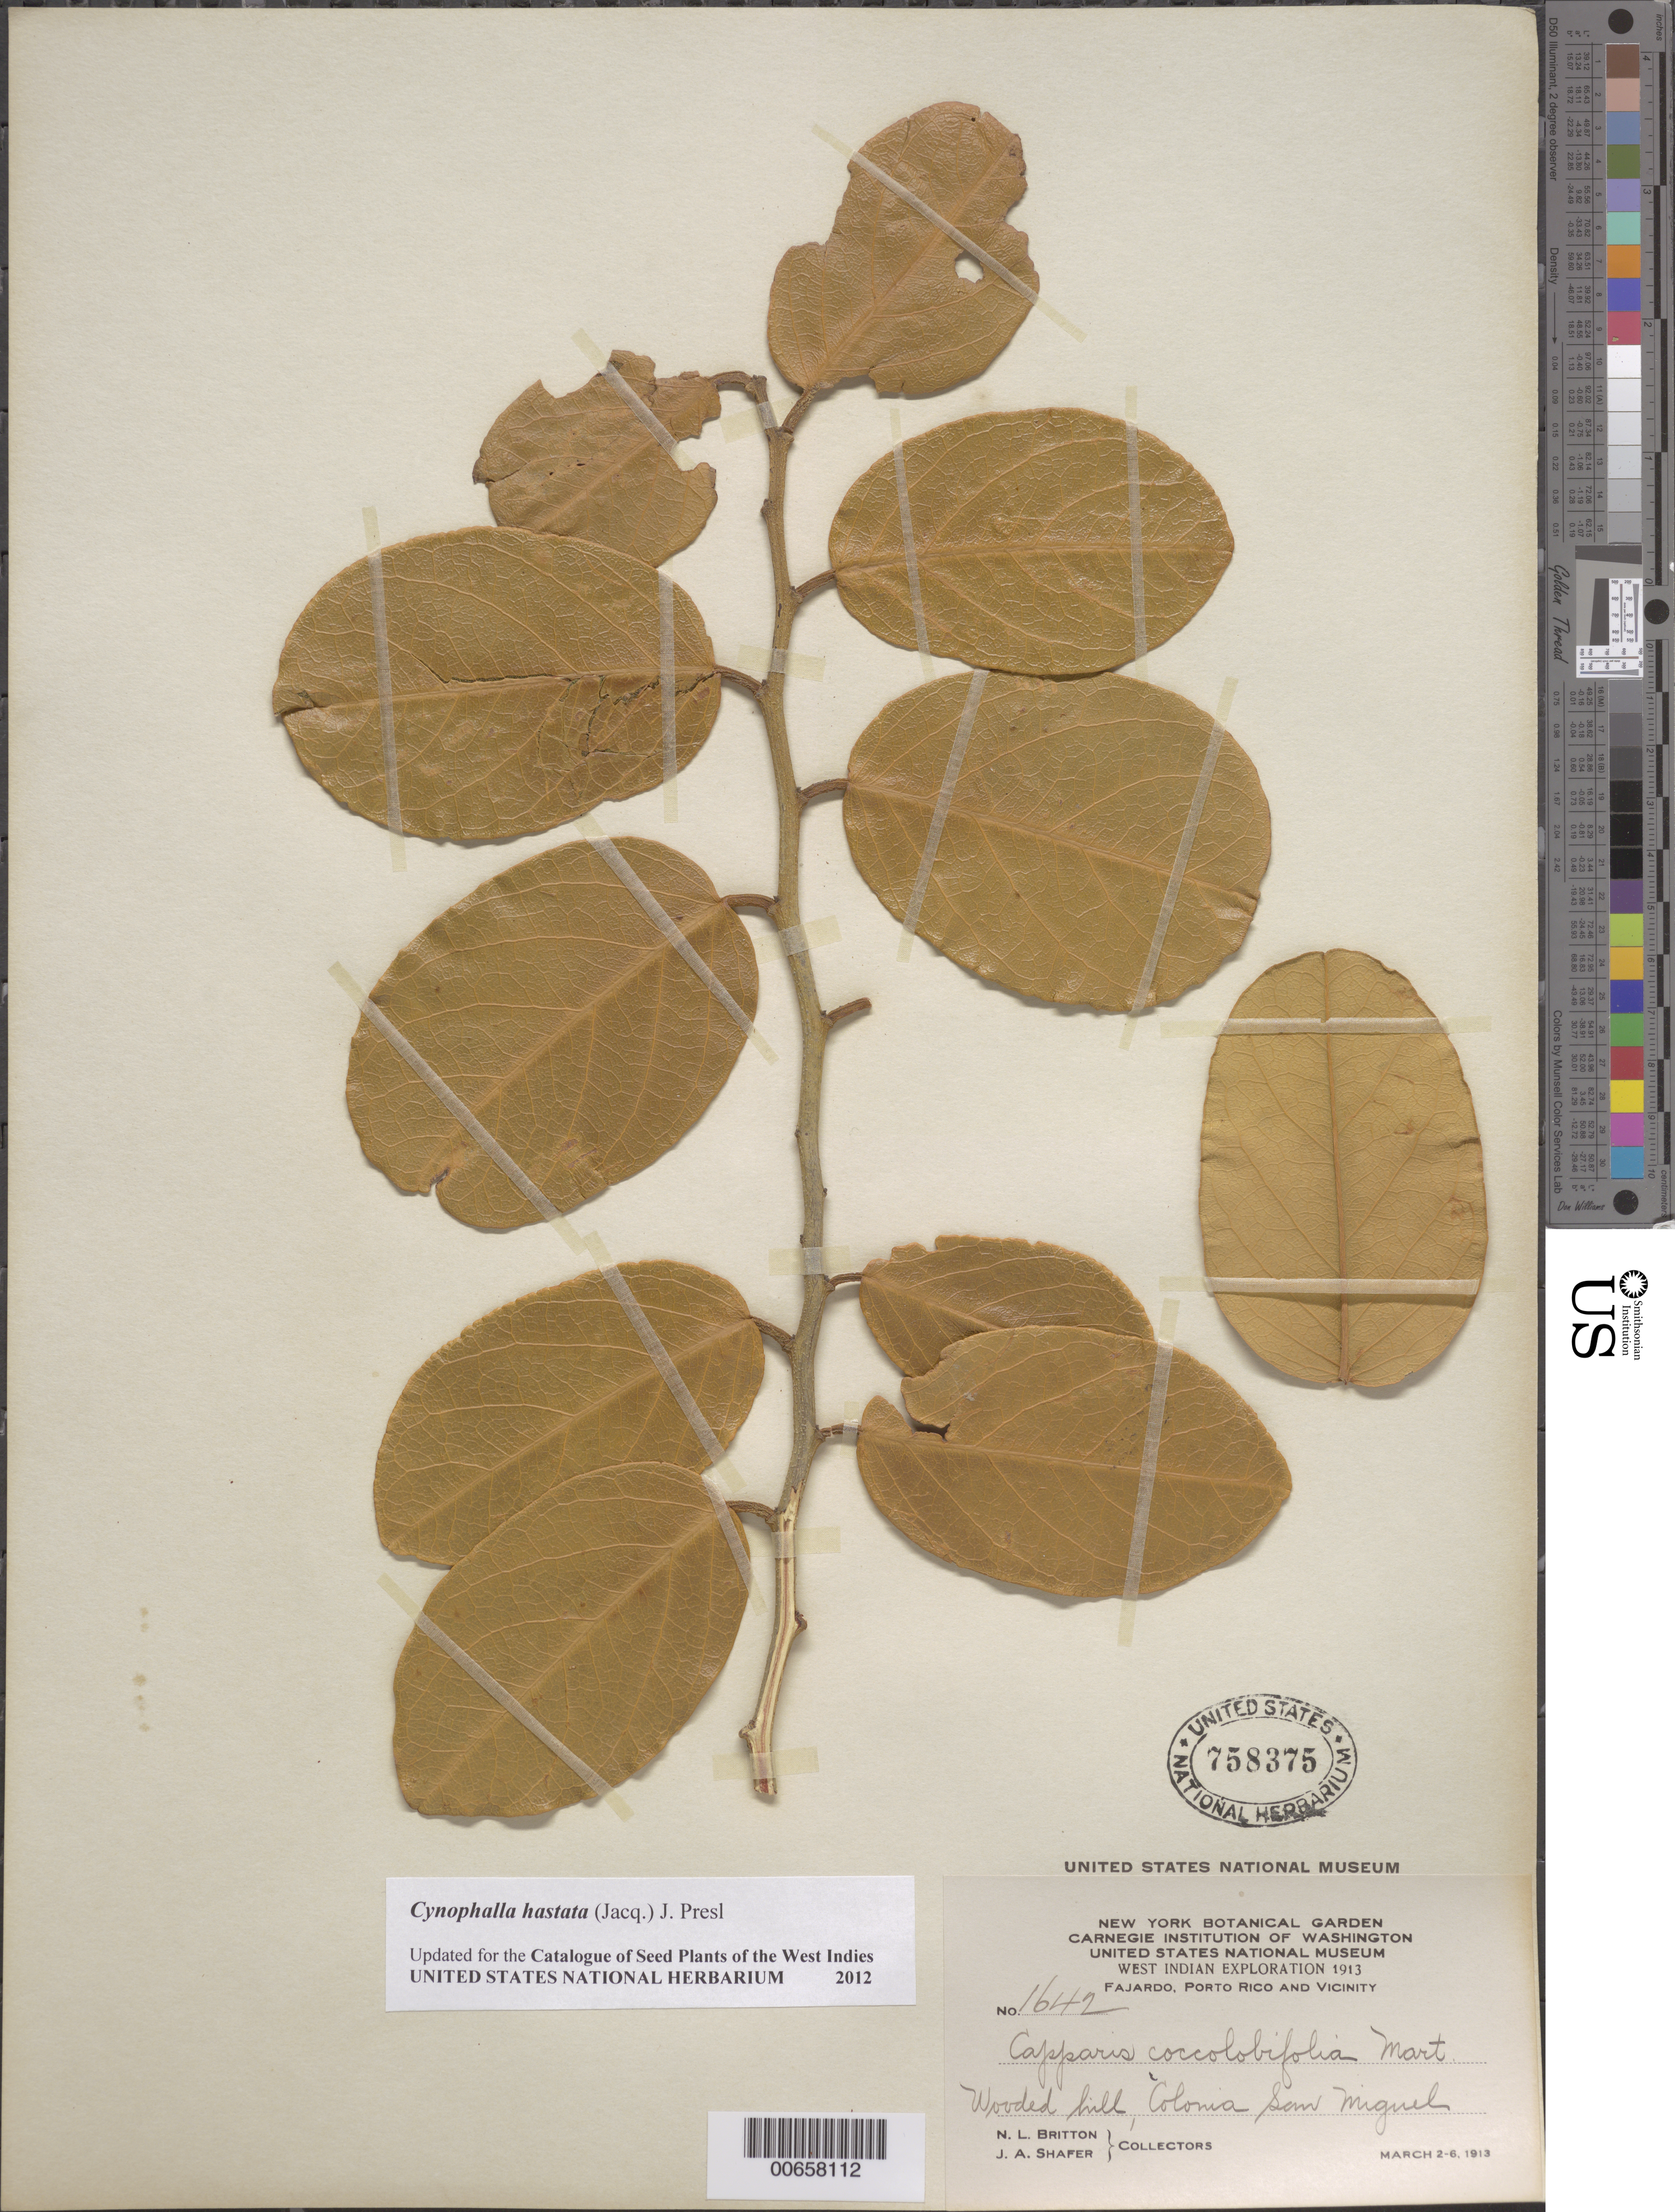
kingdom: Plantae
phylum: Tracheophyta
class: Magnoliopsida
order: Brassicales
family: Capparaceae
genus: Capparis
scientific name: Capparis coccolobifolia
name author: Mart. ex Eichler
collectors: N. Britton & J. A. Shafer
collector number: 1642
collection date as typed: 02 Mar 1913 to 06 Mar 1913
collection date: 1913-03-02/1913-03-06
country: Puerto Rico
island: Greater Antilles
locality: Fajardo, vic of; Colonia San Miguel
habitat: Wooded hill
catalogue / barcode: US 758375